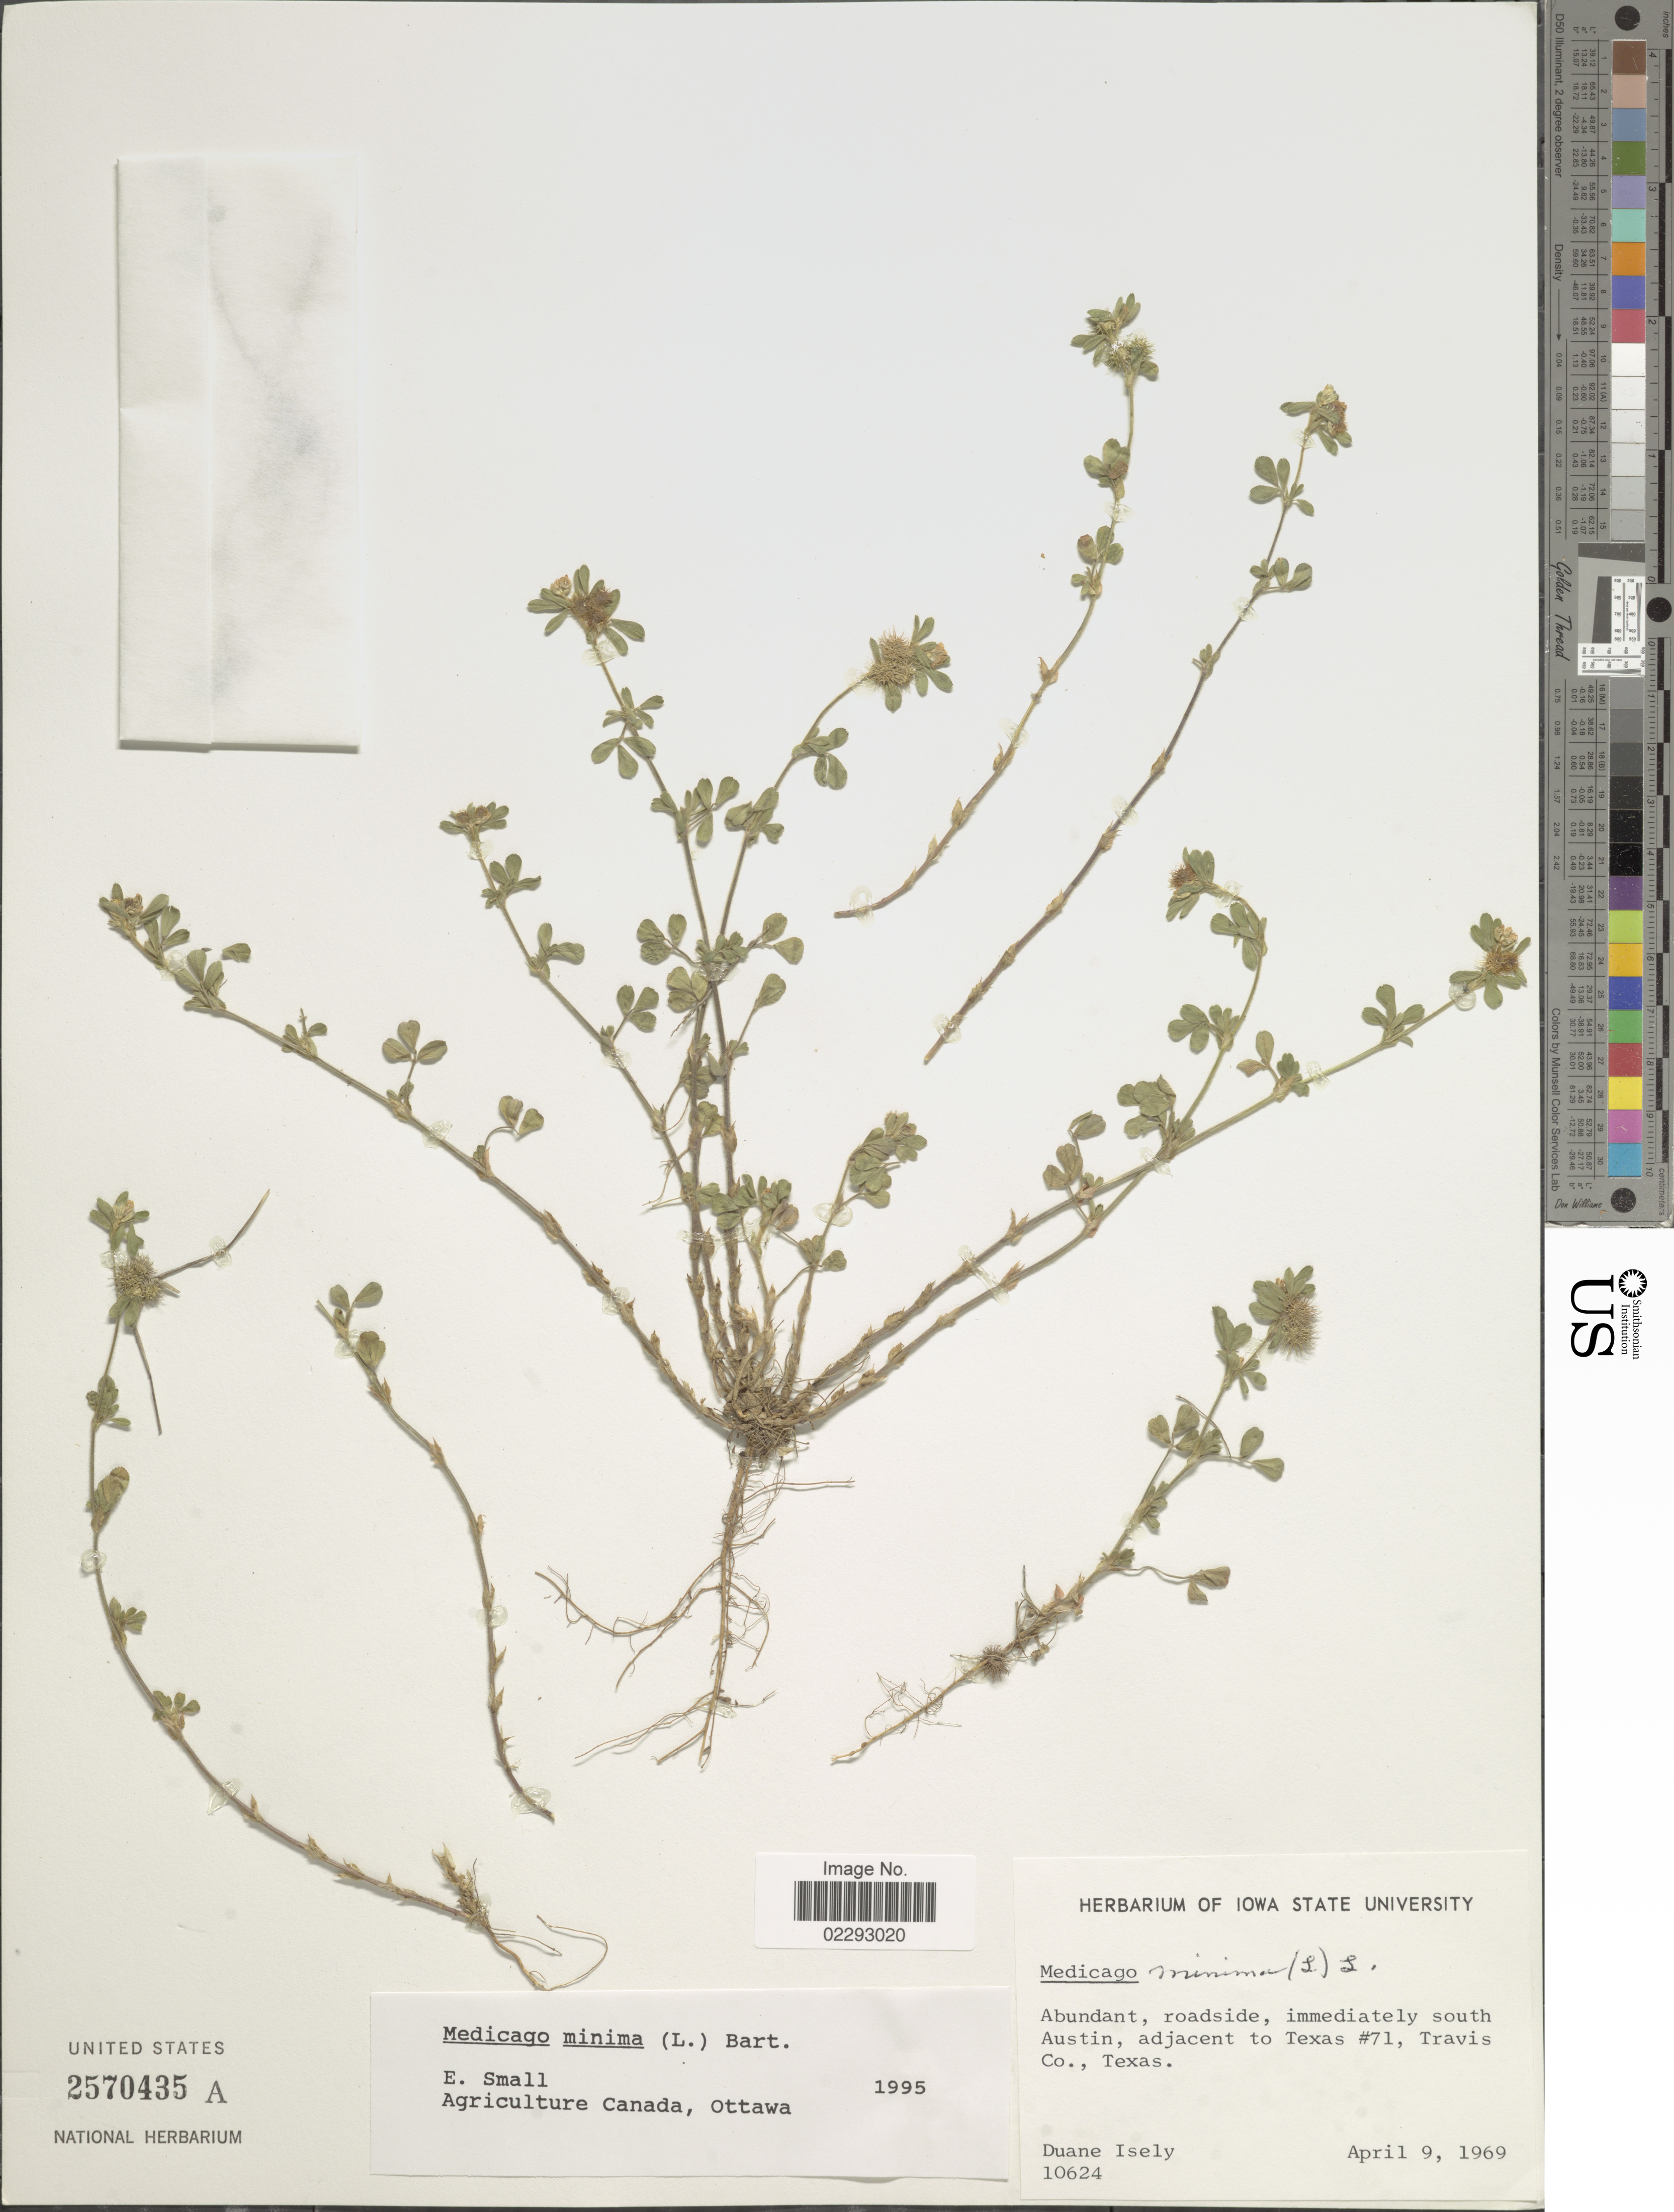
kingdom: Plantae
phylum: Tracheophyta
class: Magnoliopsida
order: Fabales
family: Fabaceae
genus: Medicago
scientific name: Medicago minima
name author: Lam.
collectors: D. Isley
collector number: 10624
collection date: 1969-04-09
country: United States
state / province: Texas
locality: Immediately south Austin, adjacent to Texas # 71, Travis Co., Texas.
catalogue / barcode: US 2570435A